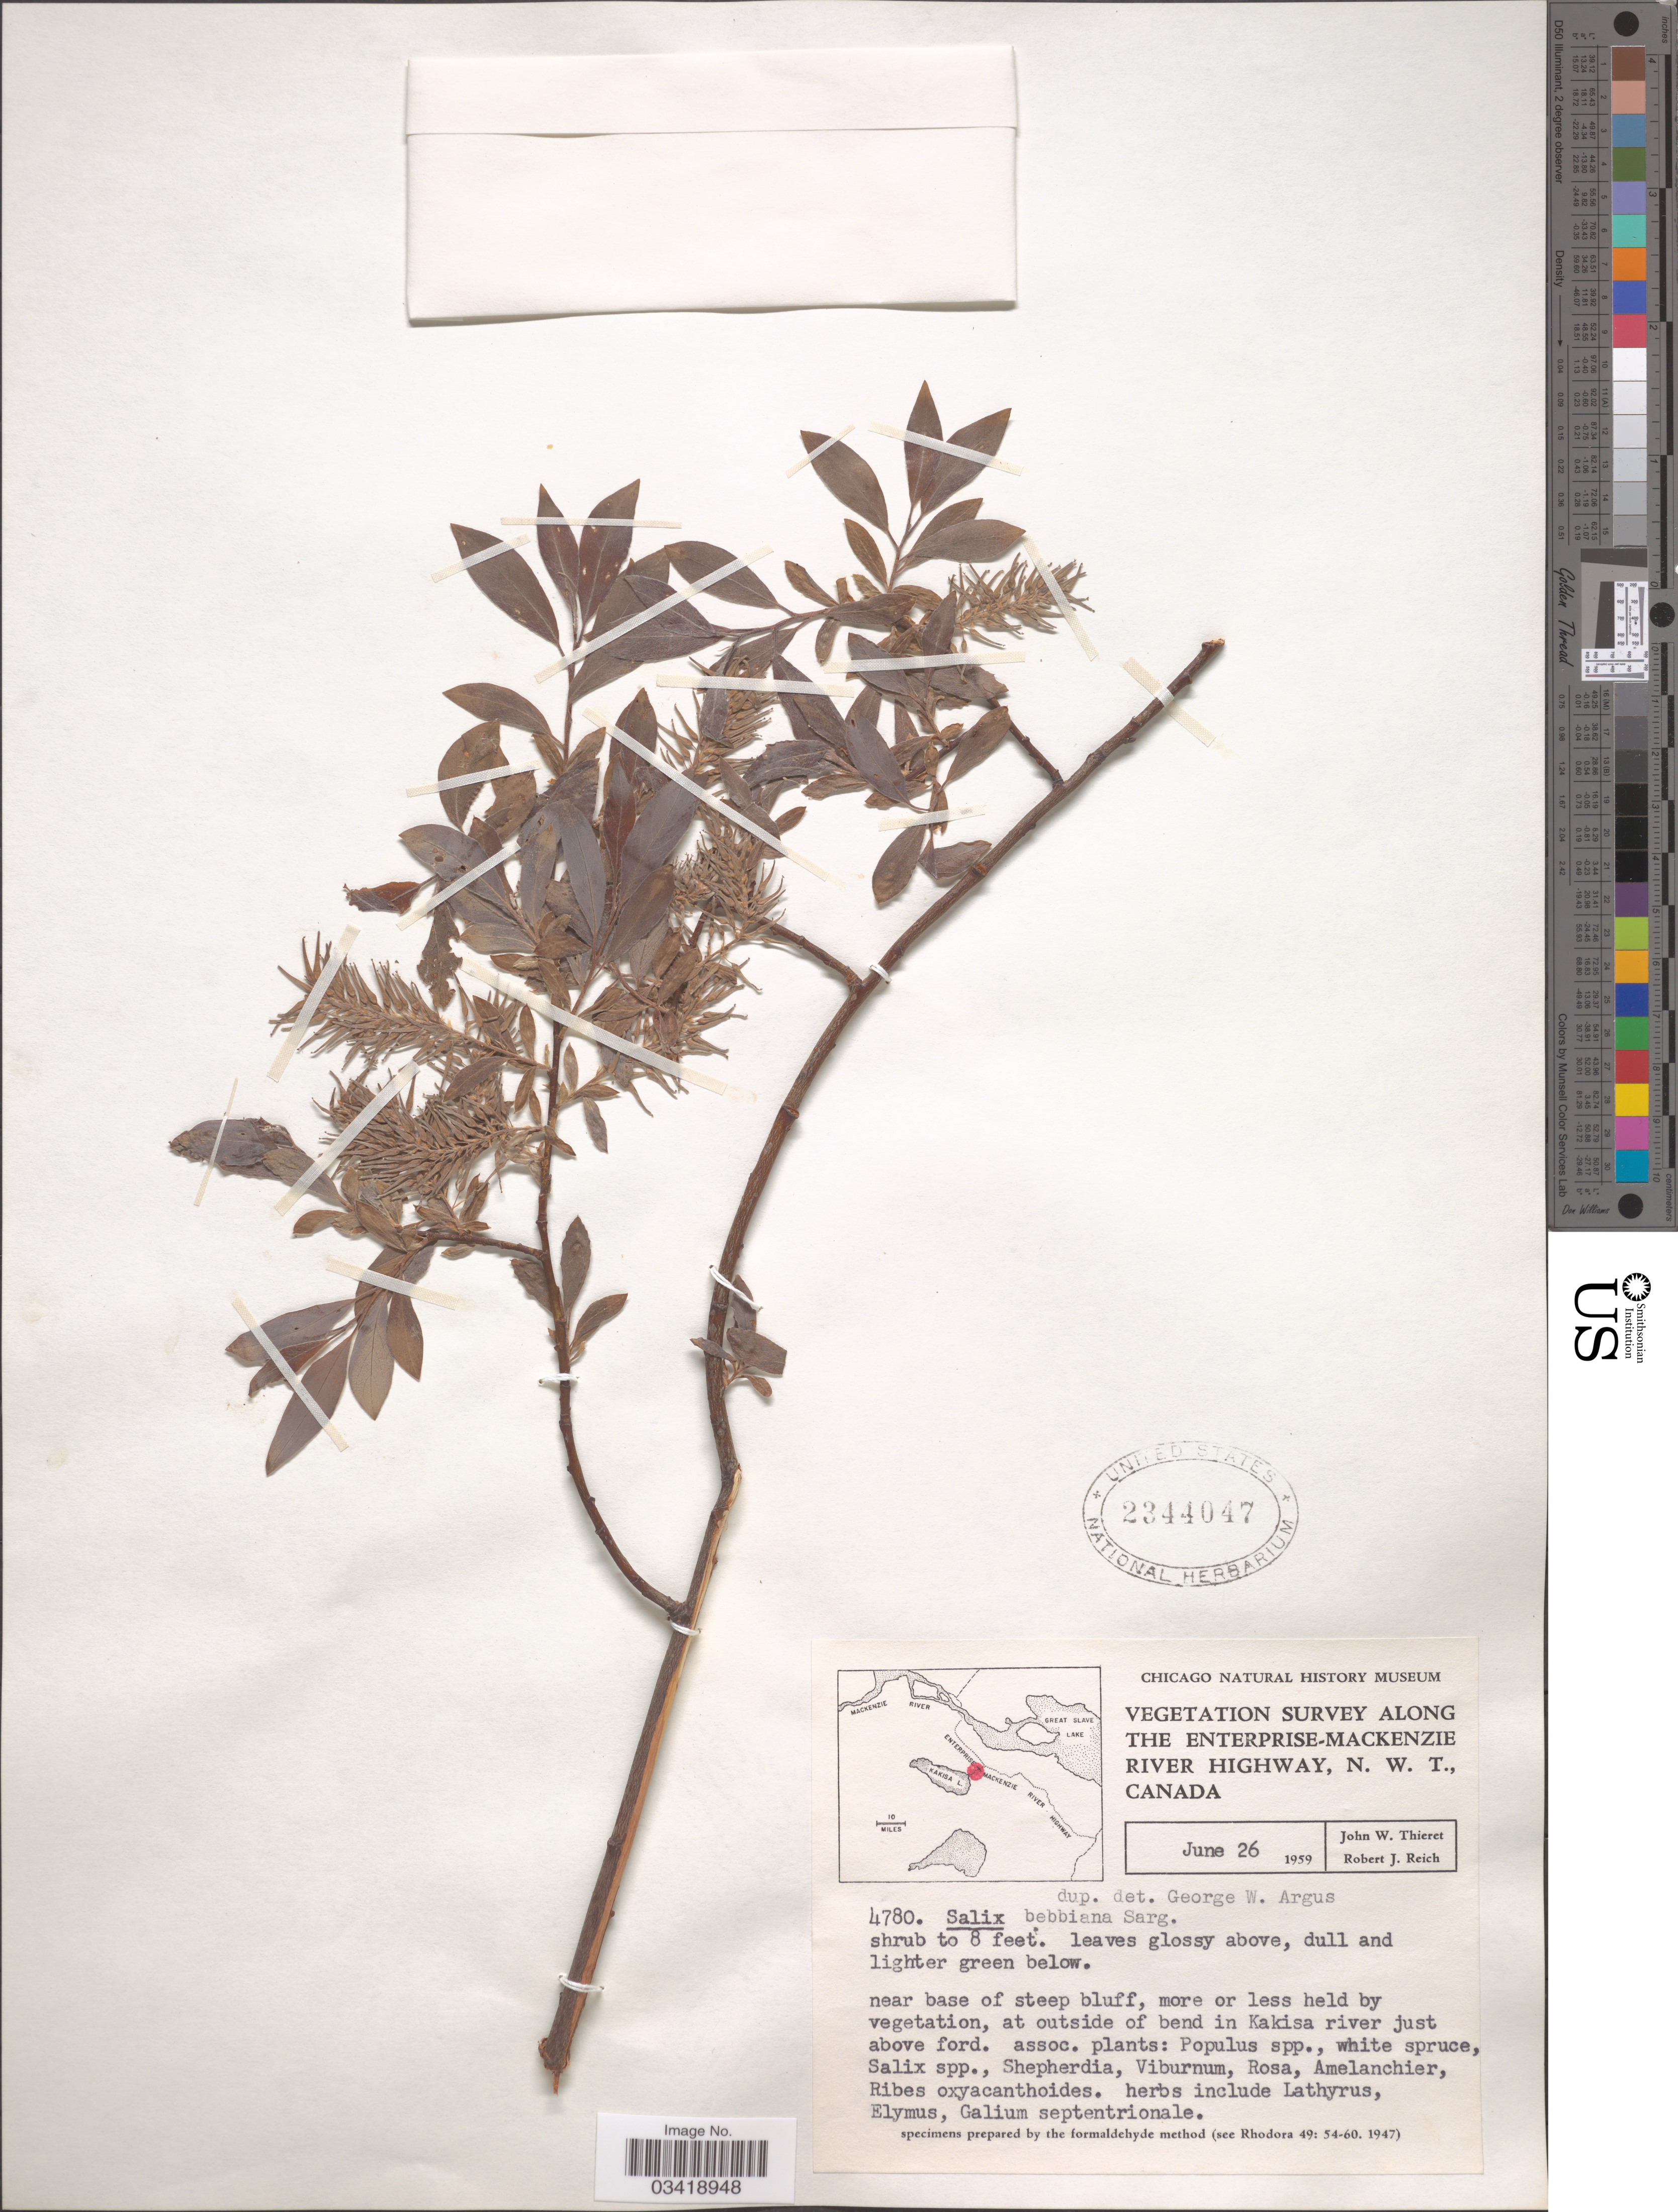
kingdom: Plantae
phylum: Tracheophyta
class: Magnoliopsida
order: Malpighiales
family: Salicaceae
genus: Salix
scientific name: Salix bebbiana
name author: Sarg.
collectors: J. W. Thieret & R. Reich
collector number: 4780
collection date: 1959-06-26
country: Canada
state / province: Northwest Territories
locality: Along the Enterprise-Mackenzie River Highway. At outside of bend in Kakisa river just above ford.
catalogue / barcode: US 2344047